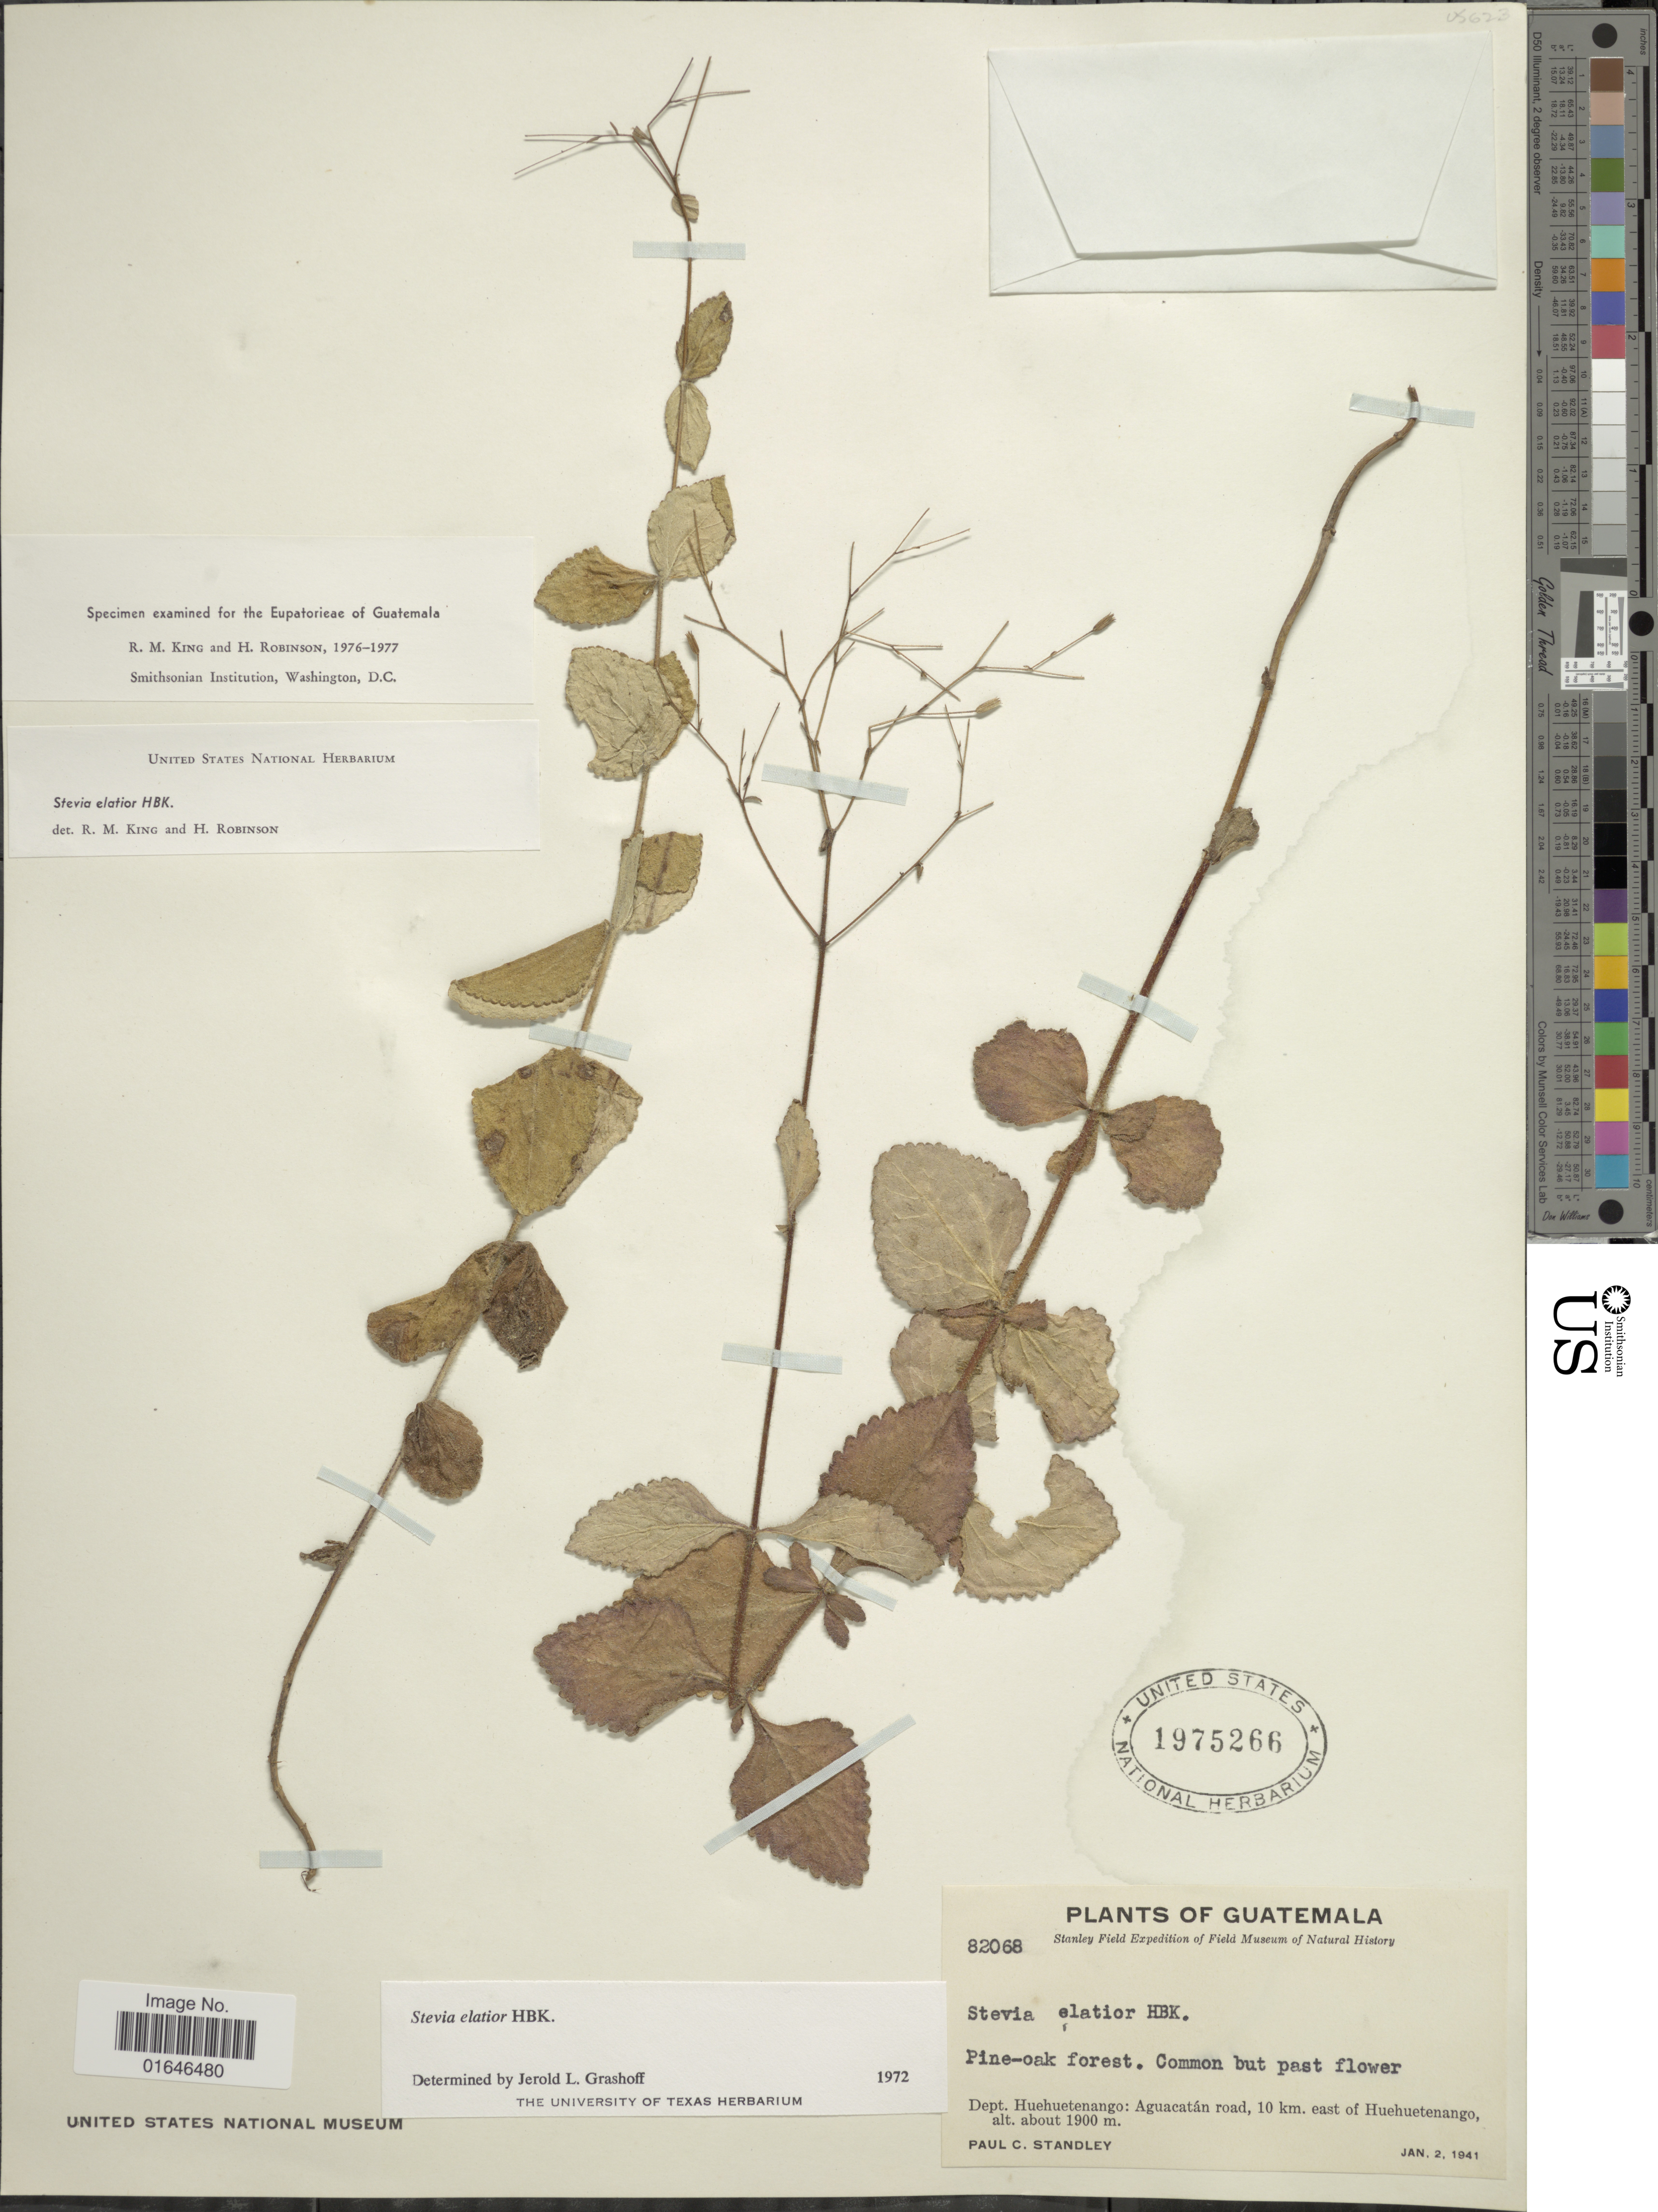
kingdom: Plantae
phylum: Tracheophyta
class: Magnoliopsida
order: Asterales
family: Asteraceae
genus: Stevia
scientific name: Stevia elatior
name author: Kunth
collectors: P. C. Standley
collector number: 82068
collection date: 1941-01-02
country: Guatemala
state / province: Huehuetenango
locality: Aguacatán road, 10 km. east of Huehuetenango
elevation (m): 1900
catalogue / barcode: US 1975266